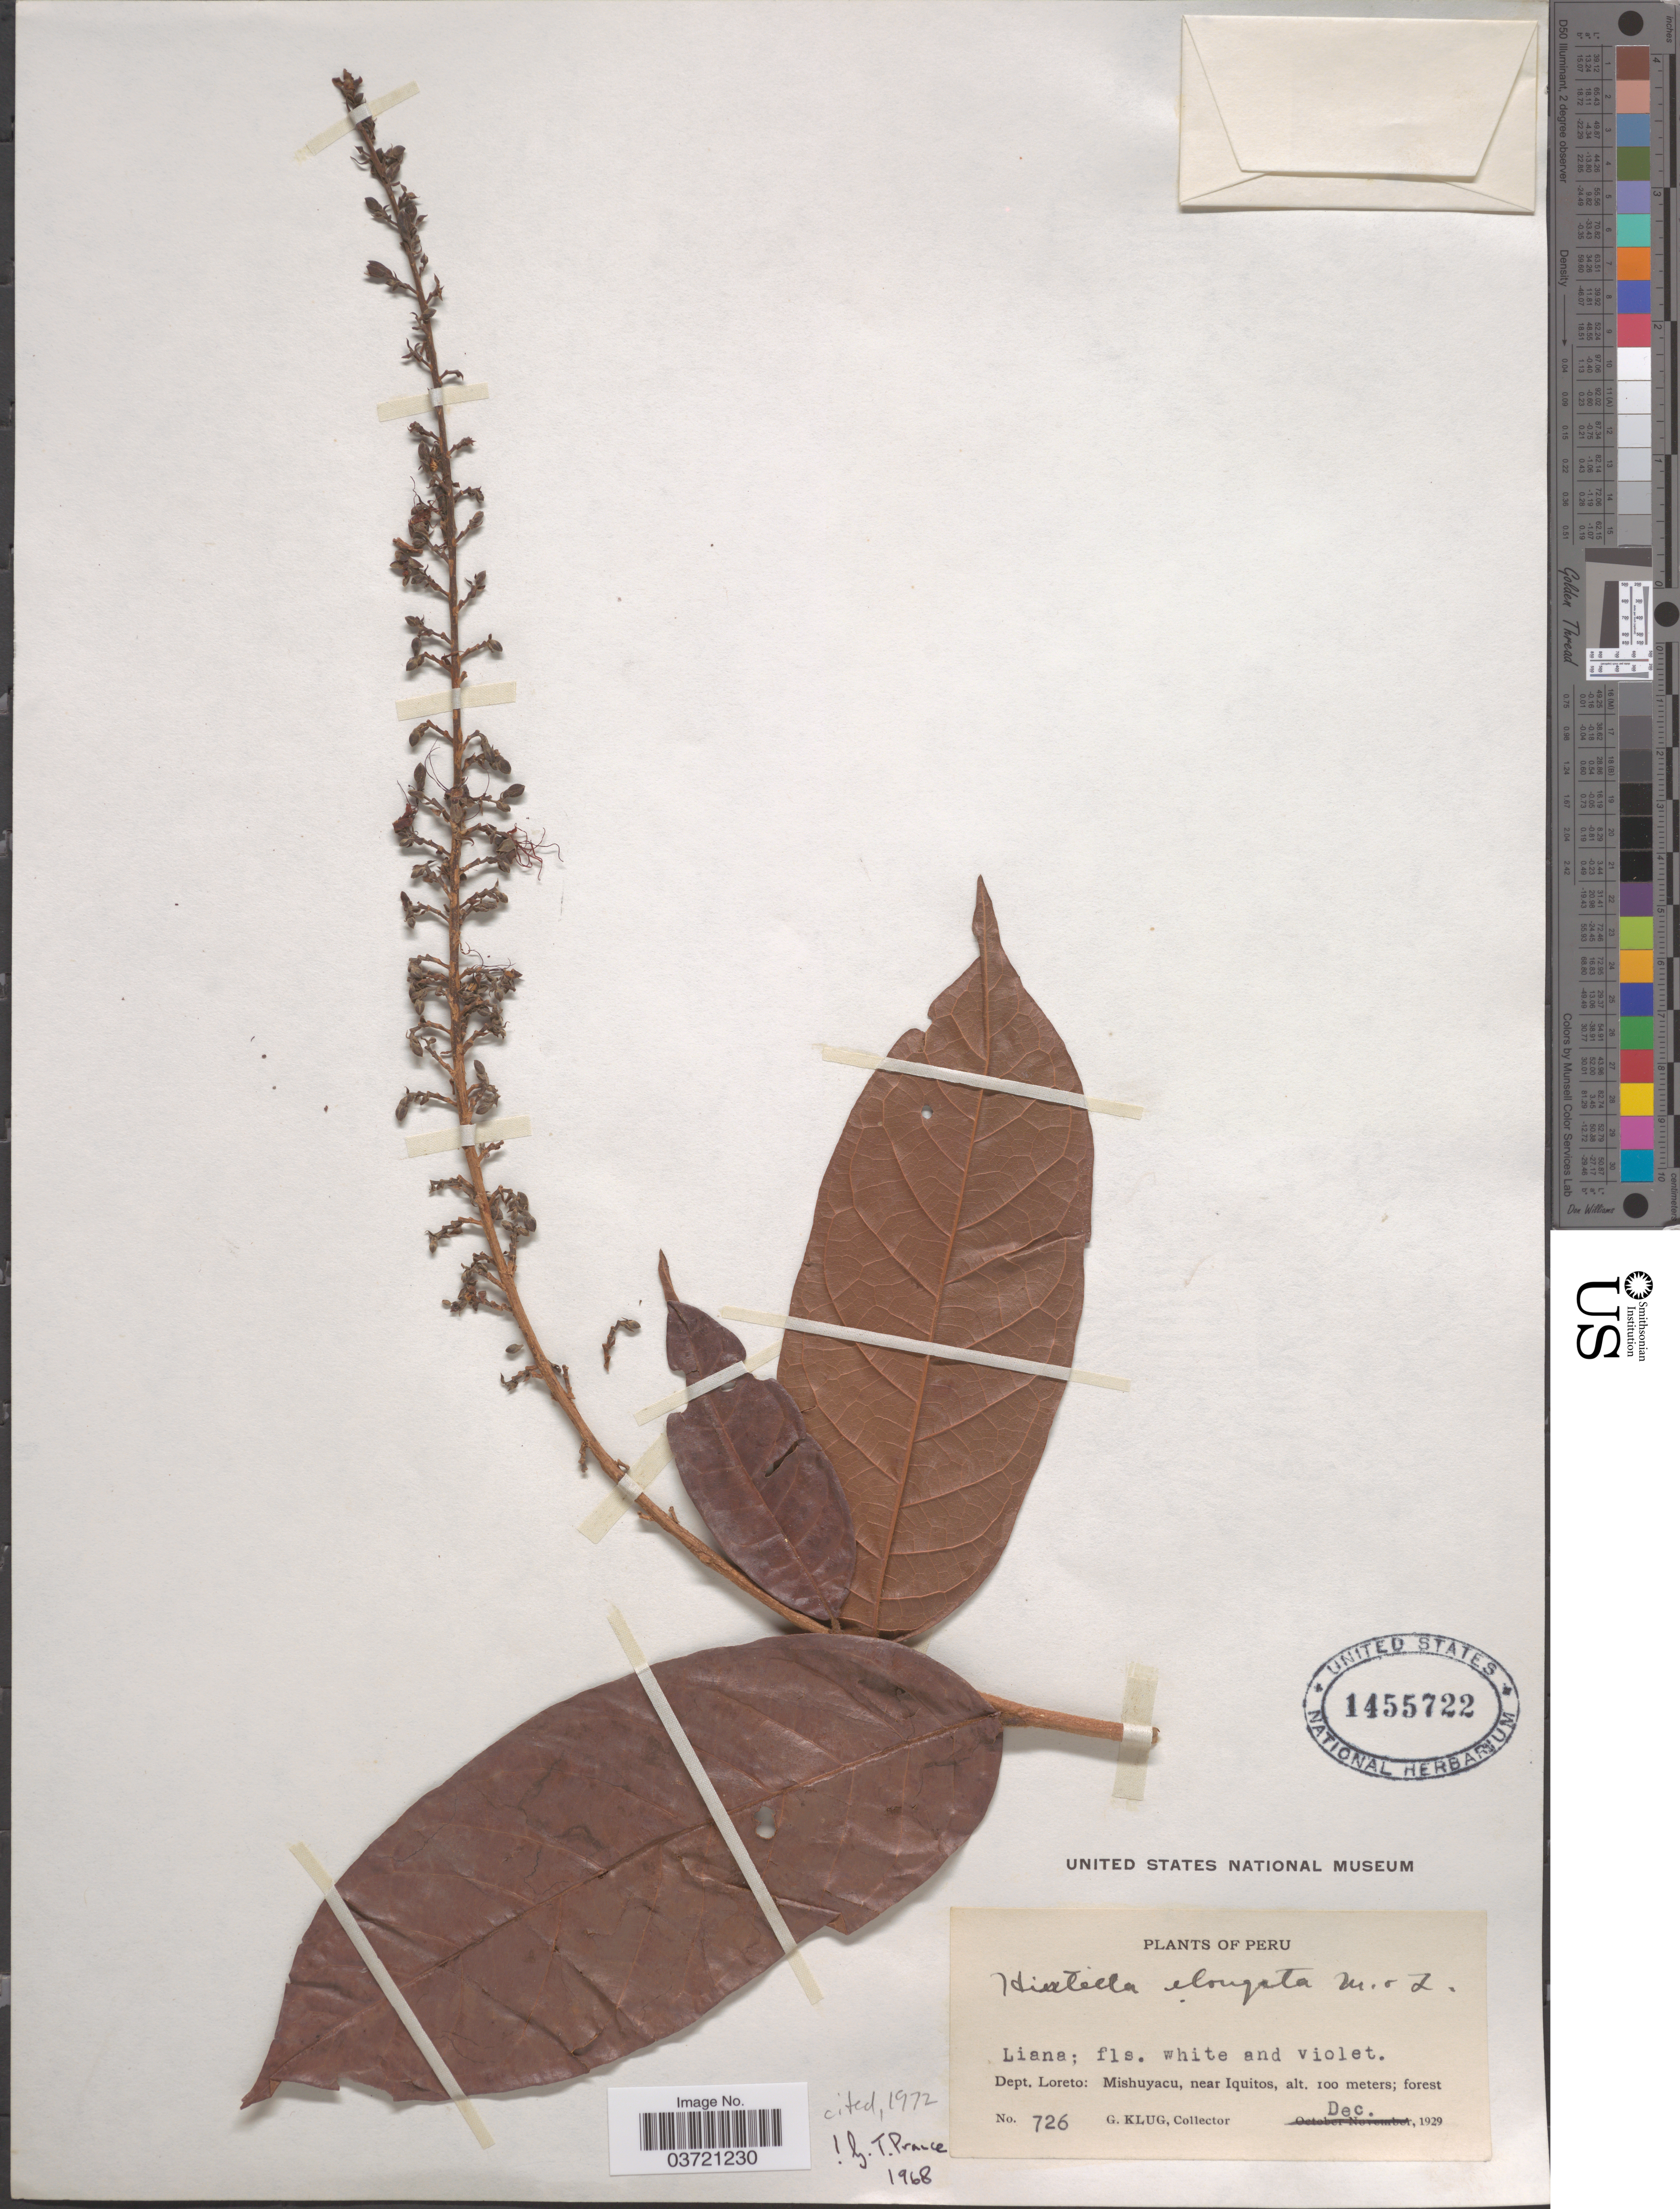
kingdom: Plantae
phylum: Tracheophyta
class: Magnoliopsida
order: Malpighiales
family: Chrysobalanaceae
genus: Hirtella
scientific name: Hirtella elongata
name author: Mart. & Zucc.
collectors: G. Klug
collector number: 726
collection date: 1929-12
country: Peru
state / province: Loreto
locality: Dept. Loreto: Mishuyacu, near Iquitos.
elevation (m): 100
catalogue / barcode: US 1455722